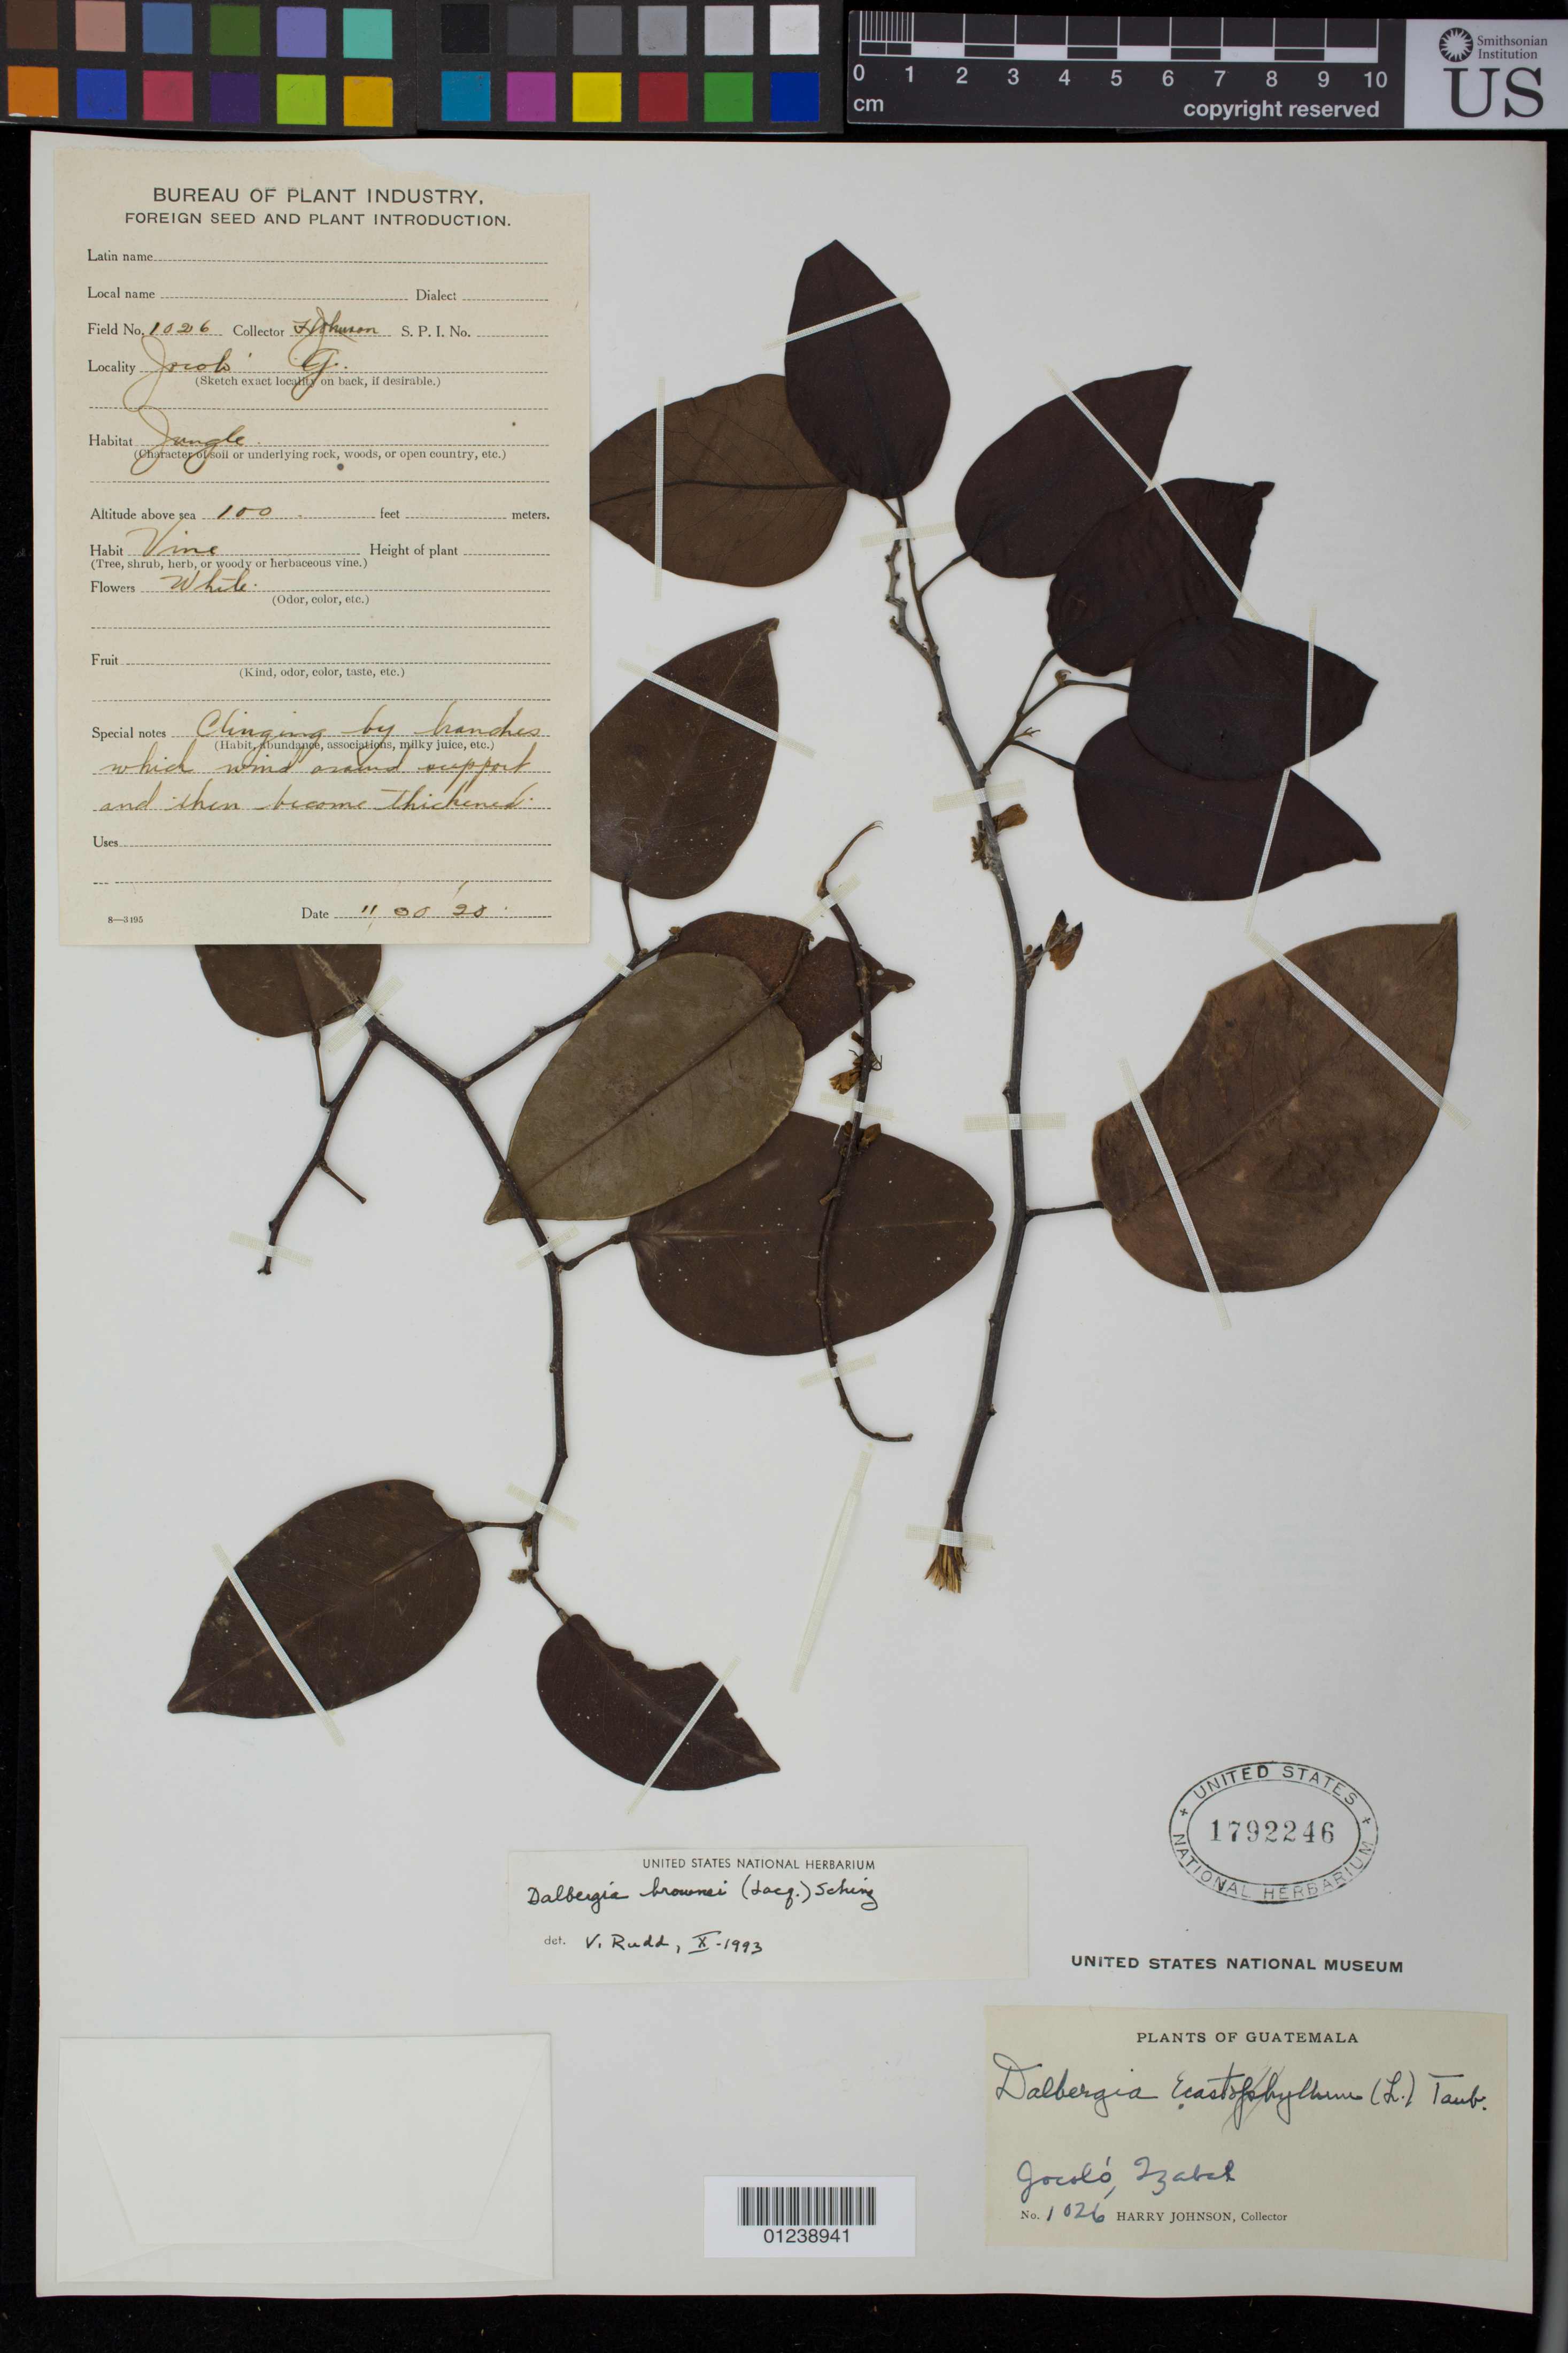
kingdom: Plantae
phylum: Tracheophyta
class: Magnoliopsida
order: Fabales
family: Fabaceae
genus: Dalbergia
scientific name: Dalbergia brownei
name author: (Jacq.) Schinz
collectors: H. Johnson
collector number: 1026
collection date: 1920-11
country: Guatemala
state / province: Izabal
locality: Jocolo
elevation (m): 30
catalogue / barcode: US 1792246